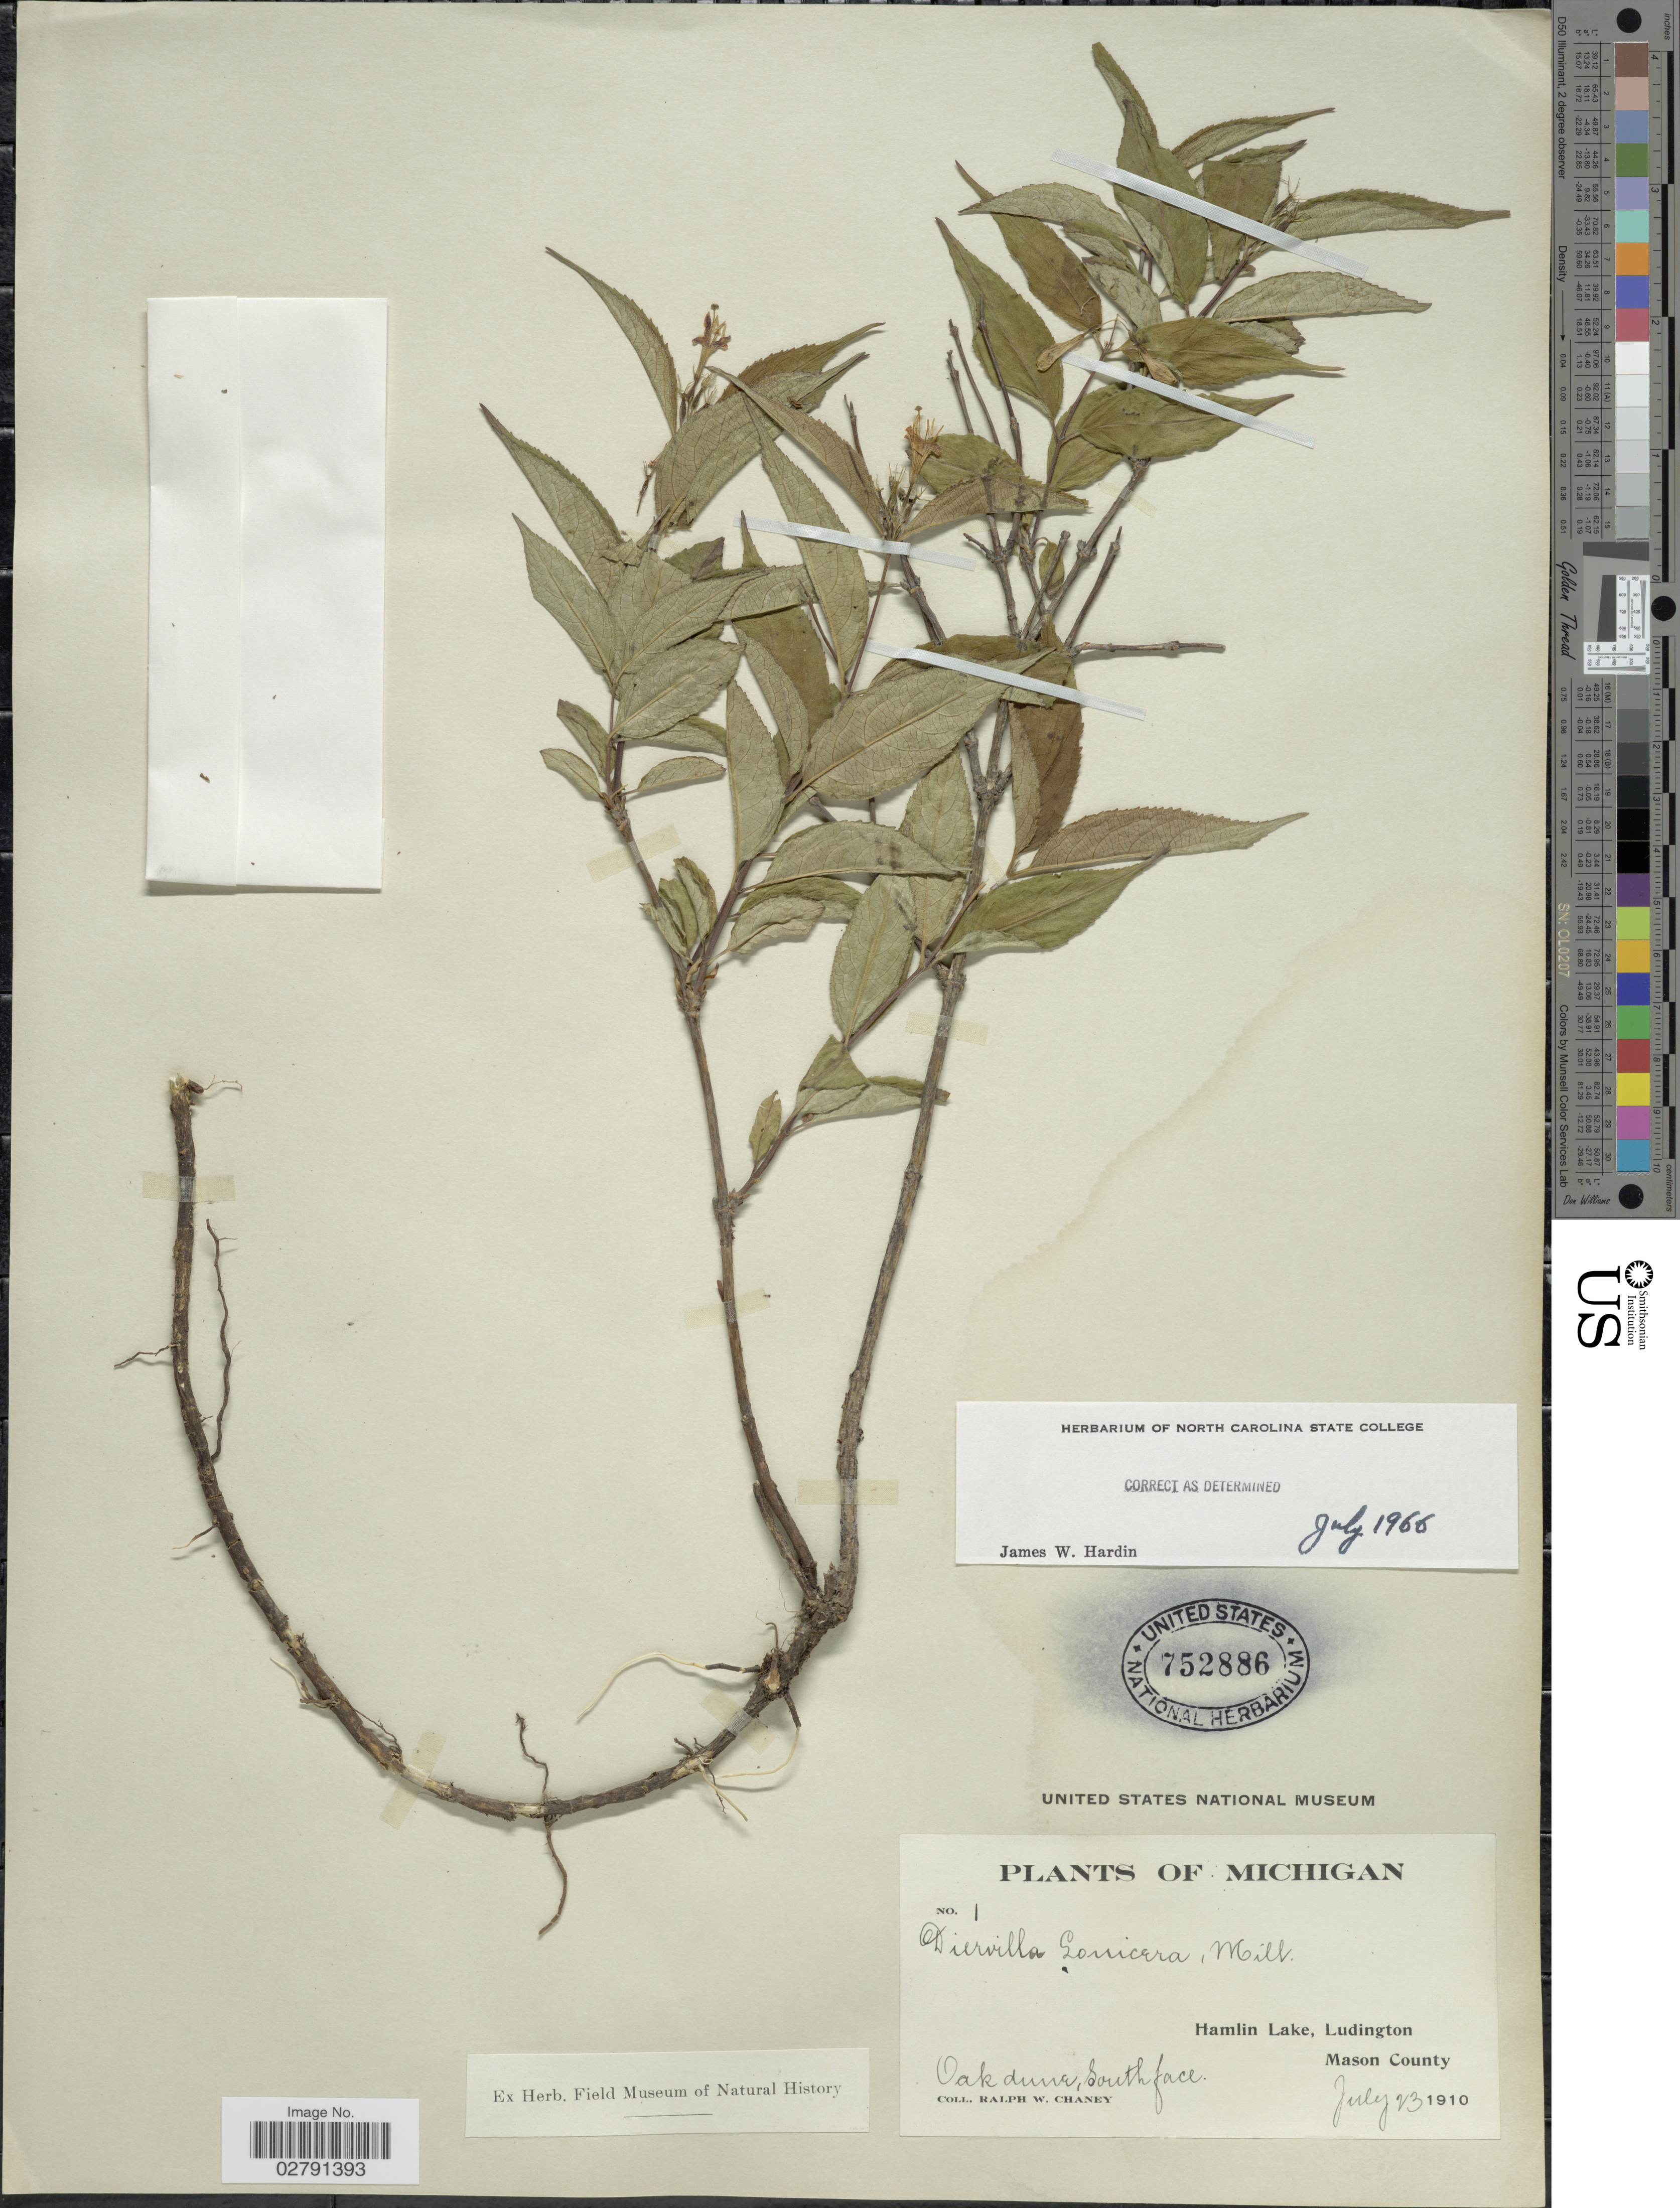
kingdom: Plantae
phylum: Tracheophyta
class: Magnoliopsida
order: Dipsacales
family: Caprifoliaceae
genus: Diervilla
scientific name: Diervilla lonicera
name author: Mill.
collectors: R. Chaney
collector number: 1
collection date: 1910-07-23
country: United States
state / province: Michigan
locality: Hamlin Lake, Ludington, Mason County, Oak dune, South face.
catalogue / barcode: US 752886